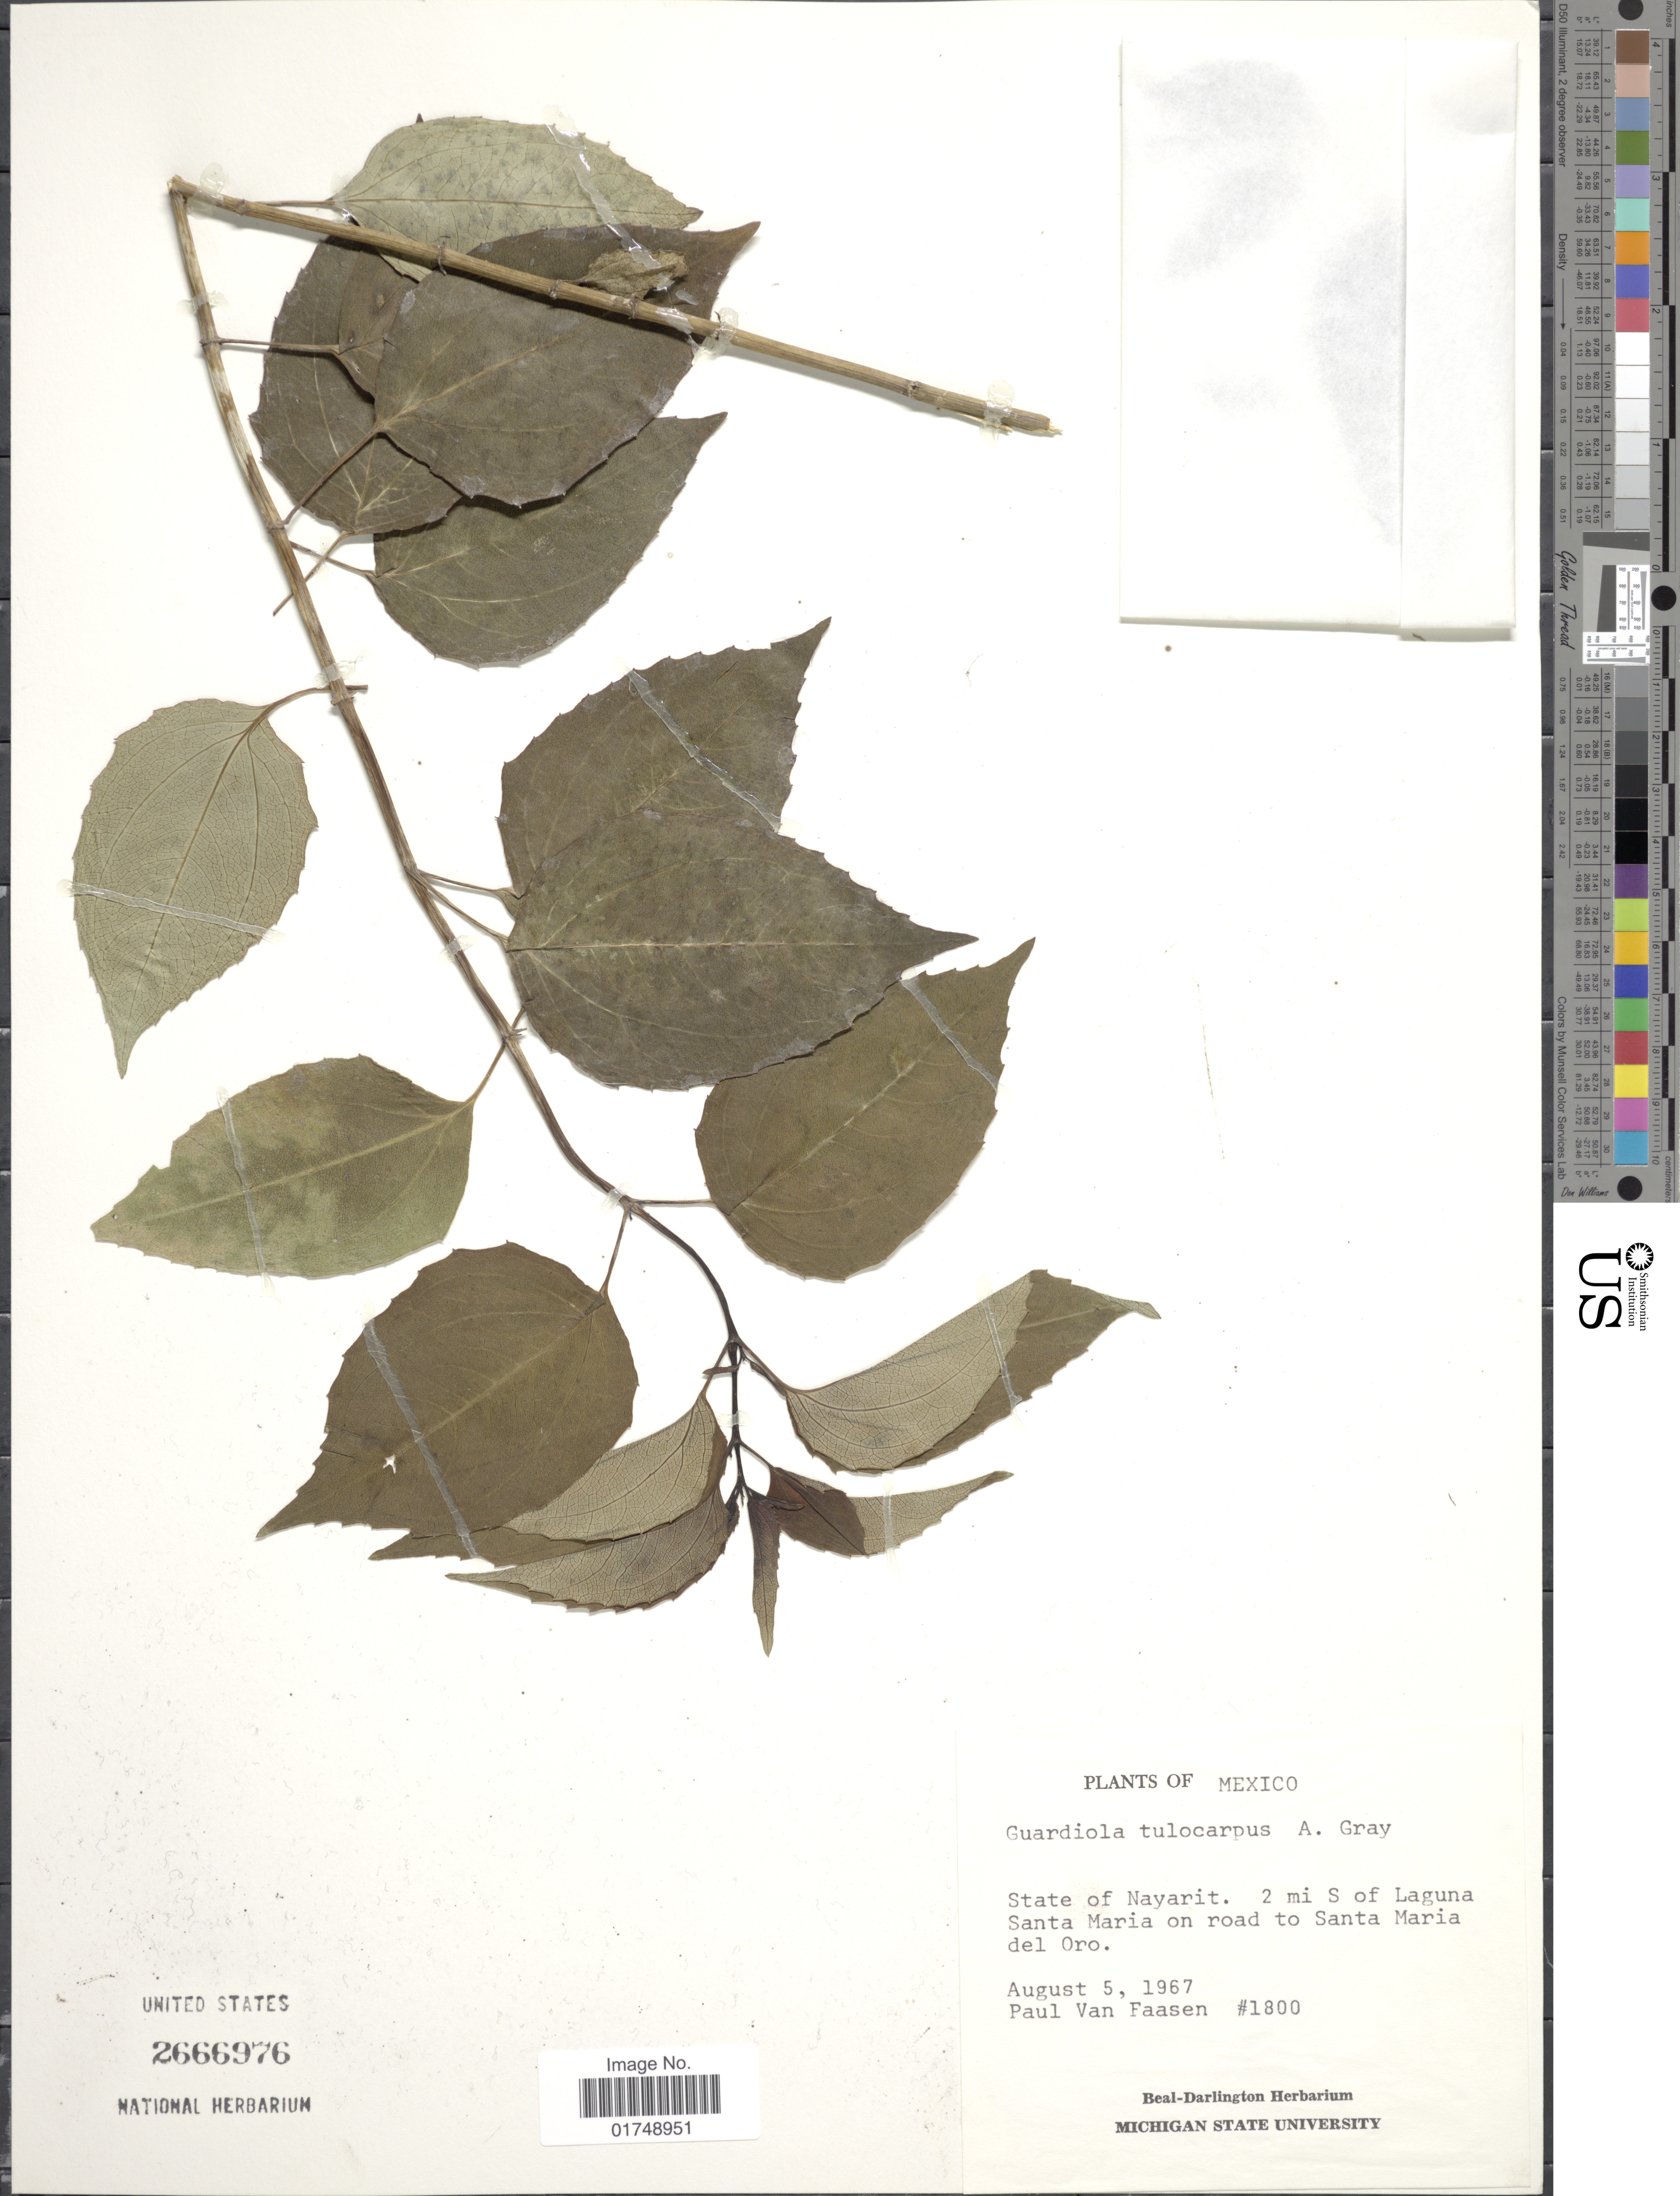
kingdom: Plantae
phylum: Tracheophyta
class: Magnoliopsida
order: Asterales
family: Asteraceae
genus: Guardiola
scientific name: Guardiola tulocarpus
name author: A. Gray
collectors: P. Van Faasen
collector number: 1800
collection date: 1967-08-05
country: Mexico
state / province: Nayarit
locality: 2 mi S of Laguna Santa Maria on road to Santa Maria del Oro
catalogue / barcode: US 2666976